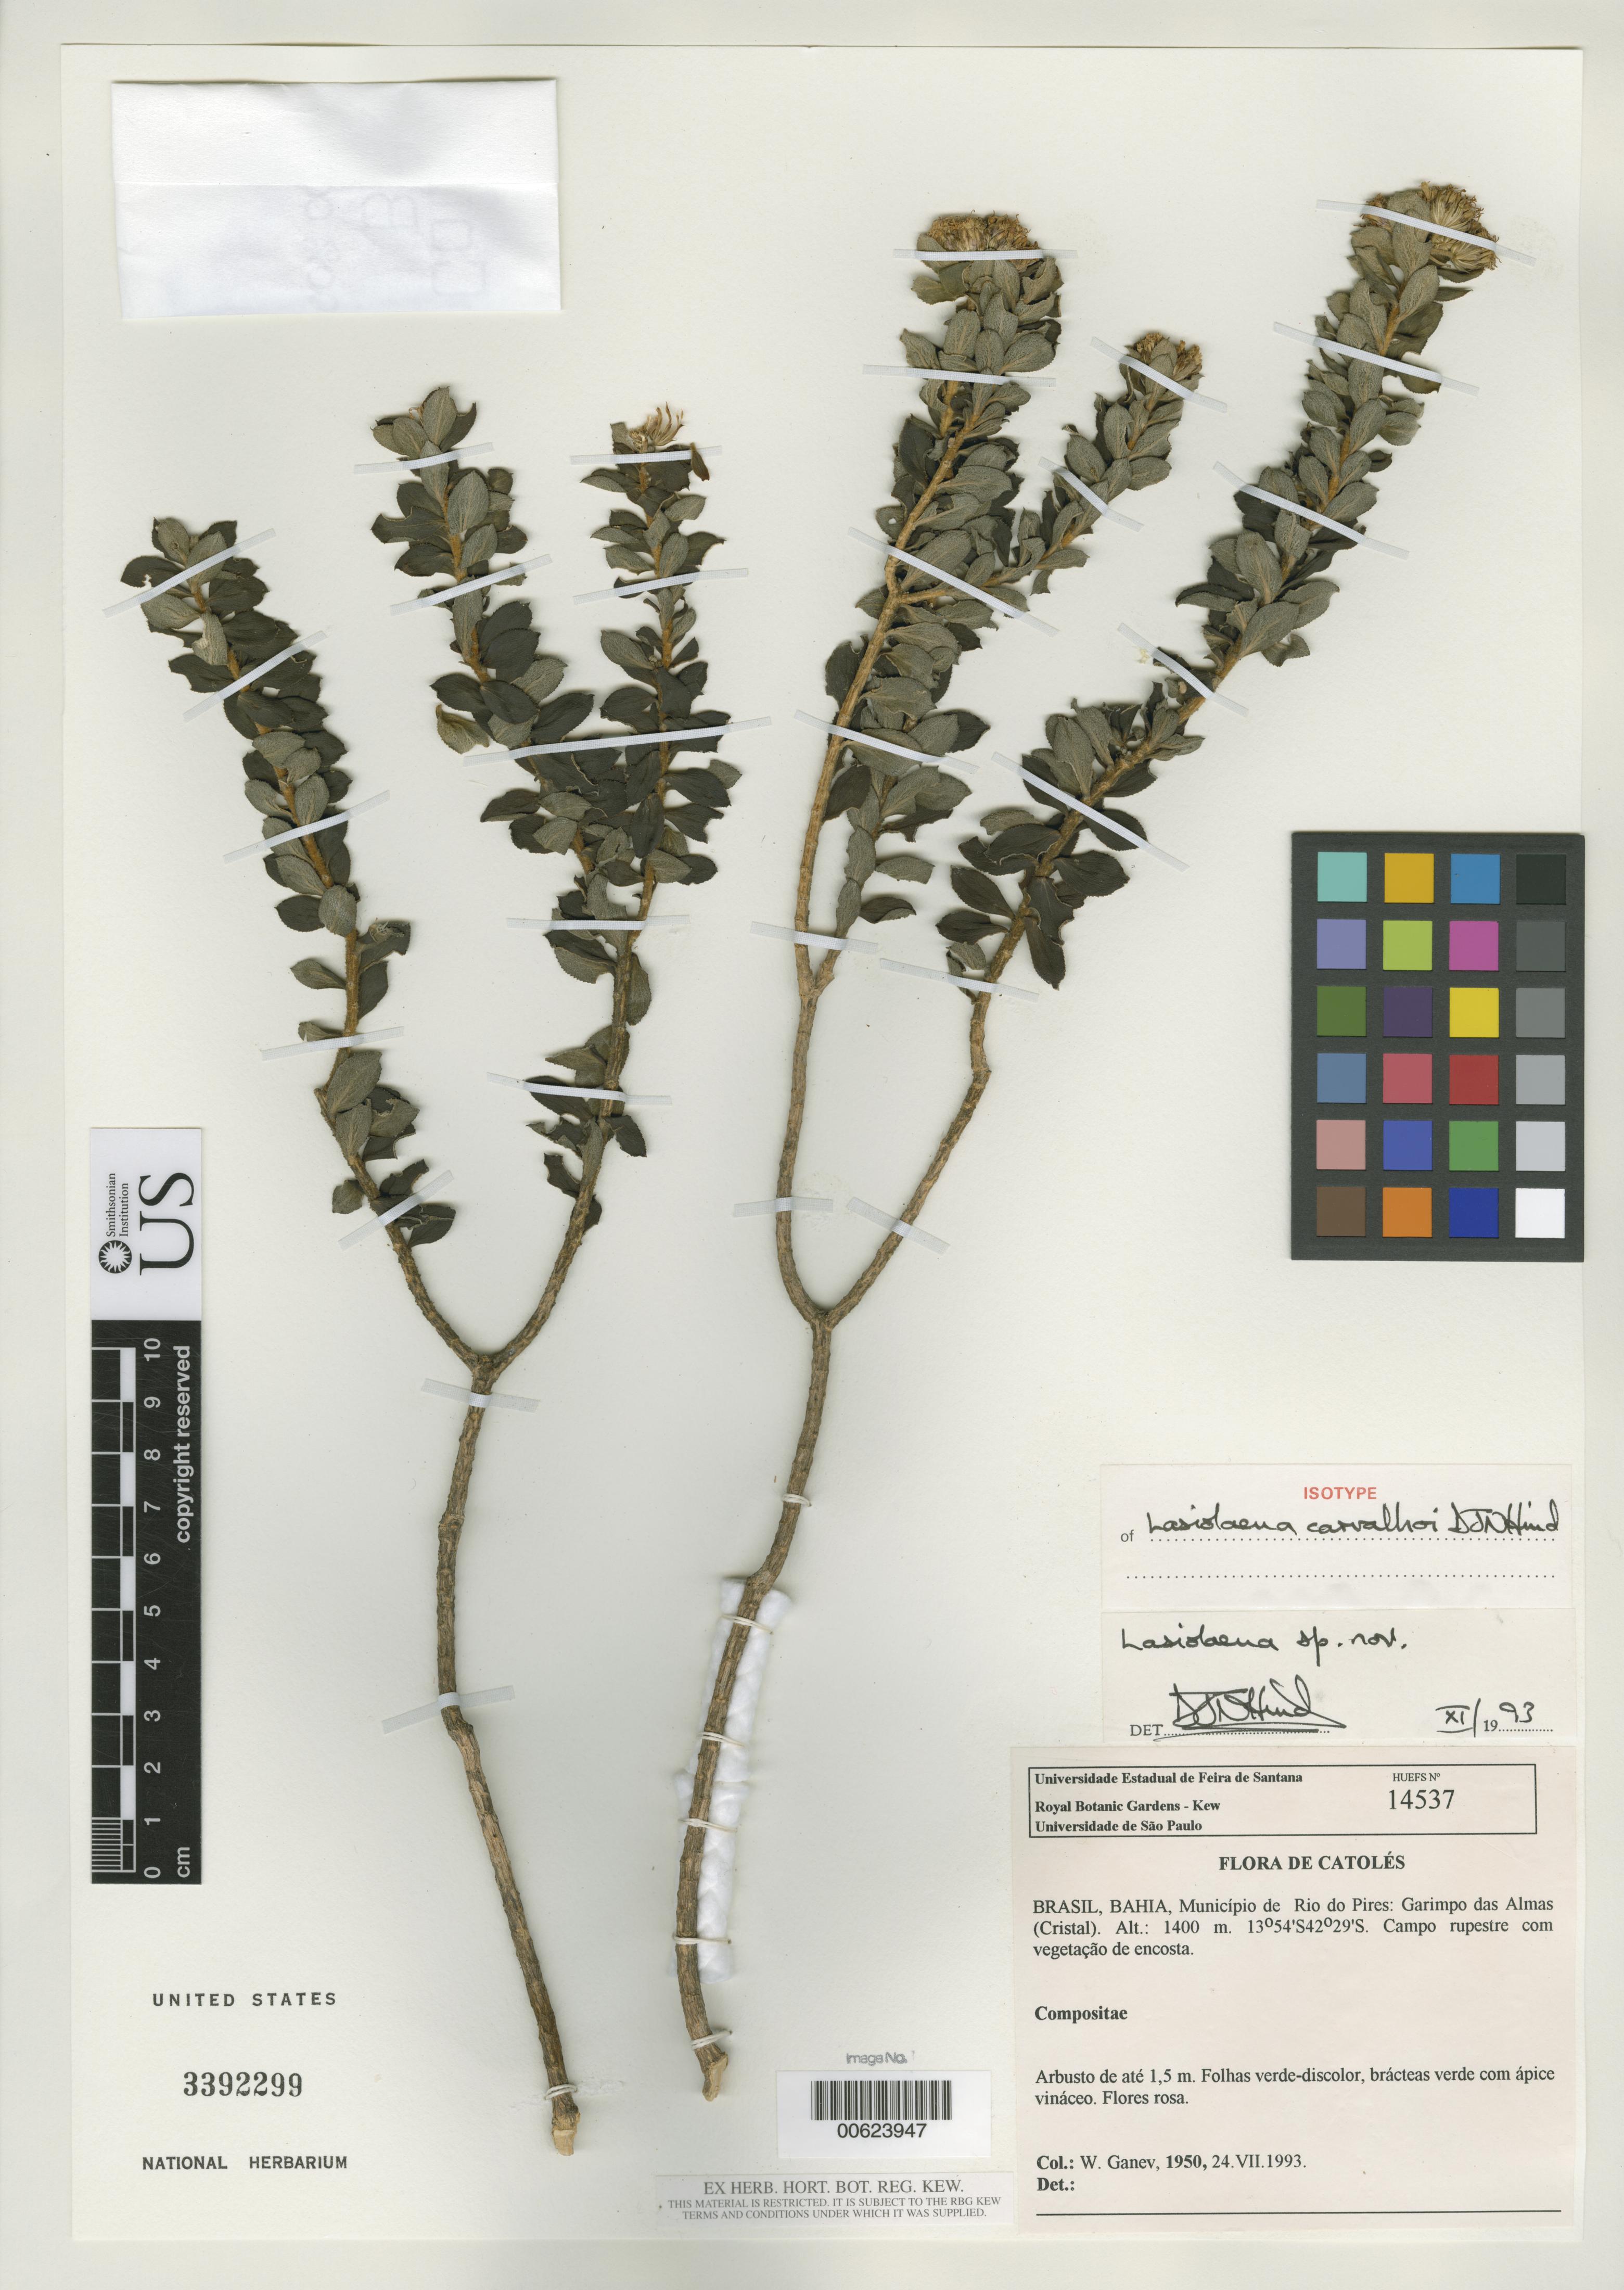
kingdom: Plantae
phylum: Tracheophyta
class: Magnoliopsida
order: Asterales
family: Asteraceae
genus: Lasiolaena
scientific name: Lasiolaena carvalhoi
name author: D.J.N. Hind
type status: Isotype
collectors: W. Ganev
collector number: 1950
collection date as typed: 24 Jul 1993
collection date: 1993-07-24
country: Brazil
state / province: Bahia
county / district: Rio de Pires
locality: Catoles, Garimpo das Almas, Cristal.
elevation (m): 1400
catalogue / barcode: US 3392299